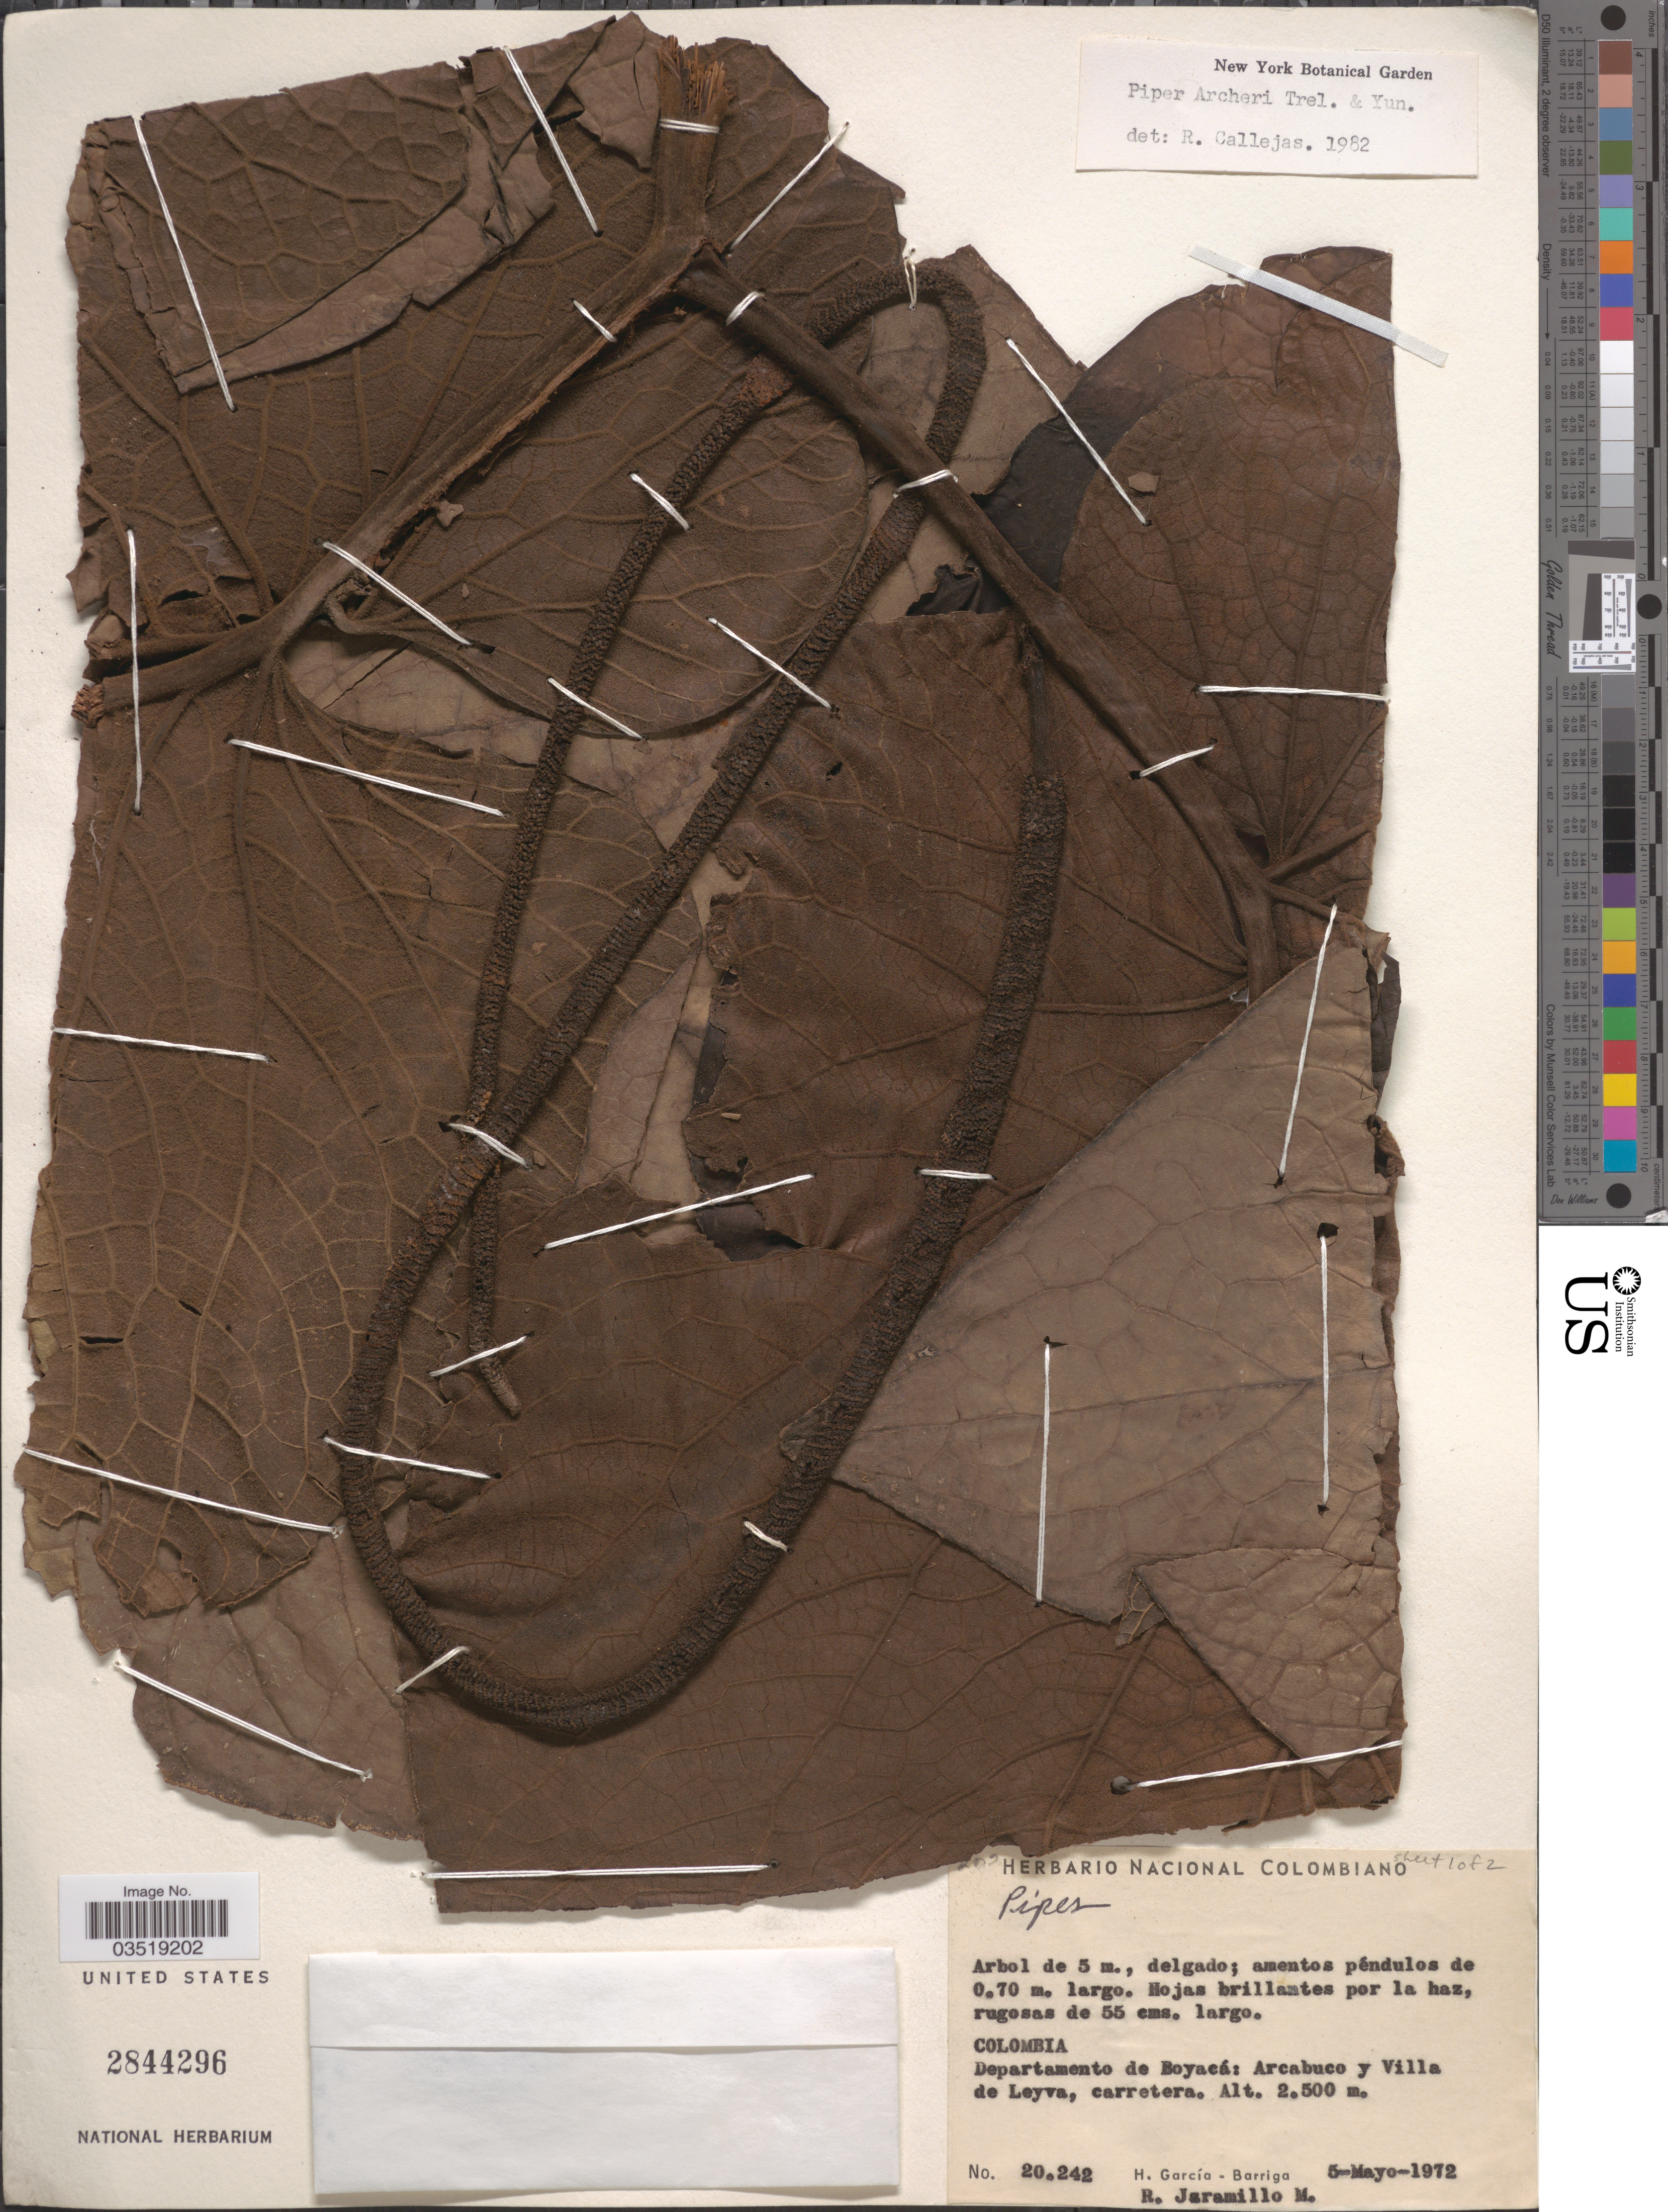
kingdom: Plantae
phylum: Tracheophyta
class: Magnoliopsida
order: Piperales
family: Piperaceae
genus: Piper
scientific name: Piper archeri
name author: Trel. & Yunck.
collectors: H. García Barriga & R. Jaramillo M.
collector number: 20242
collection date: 1972-05-05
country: Colombia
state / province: Boyacá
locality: Departamento de Boyacá: Arcabuco y Villa de Leyva.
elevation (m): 2500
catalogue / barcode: US 2844296